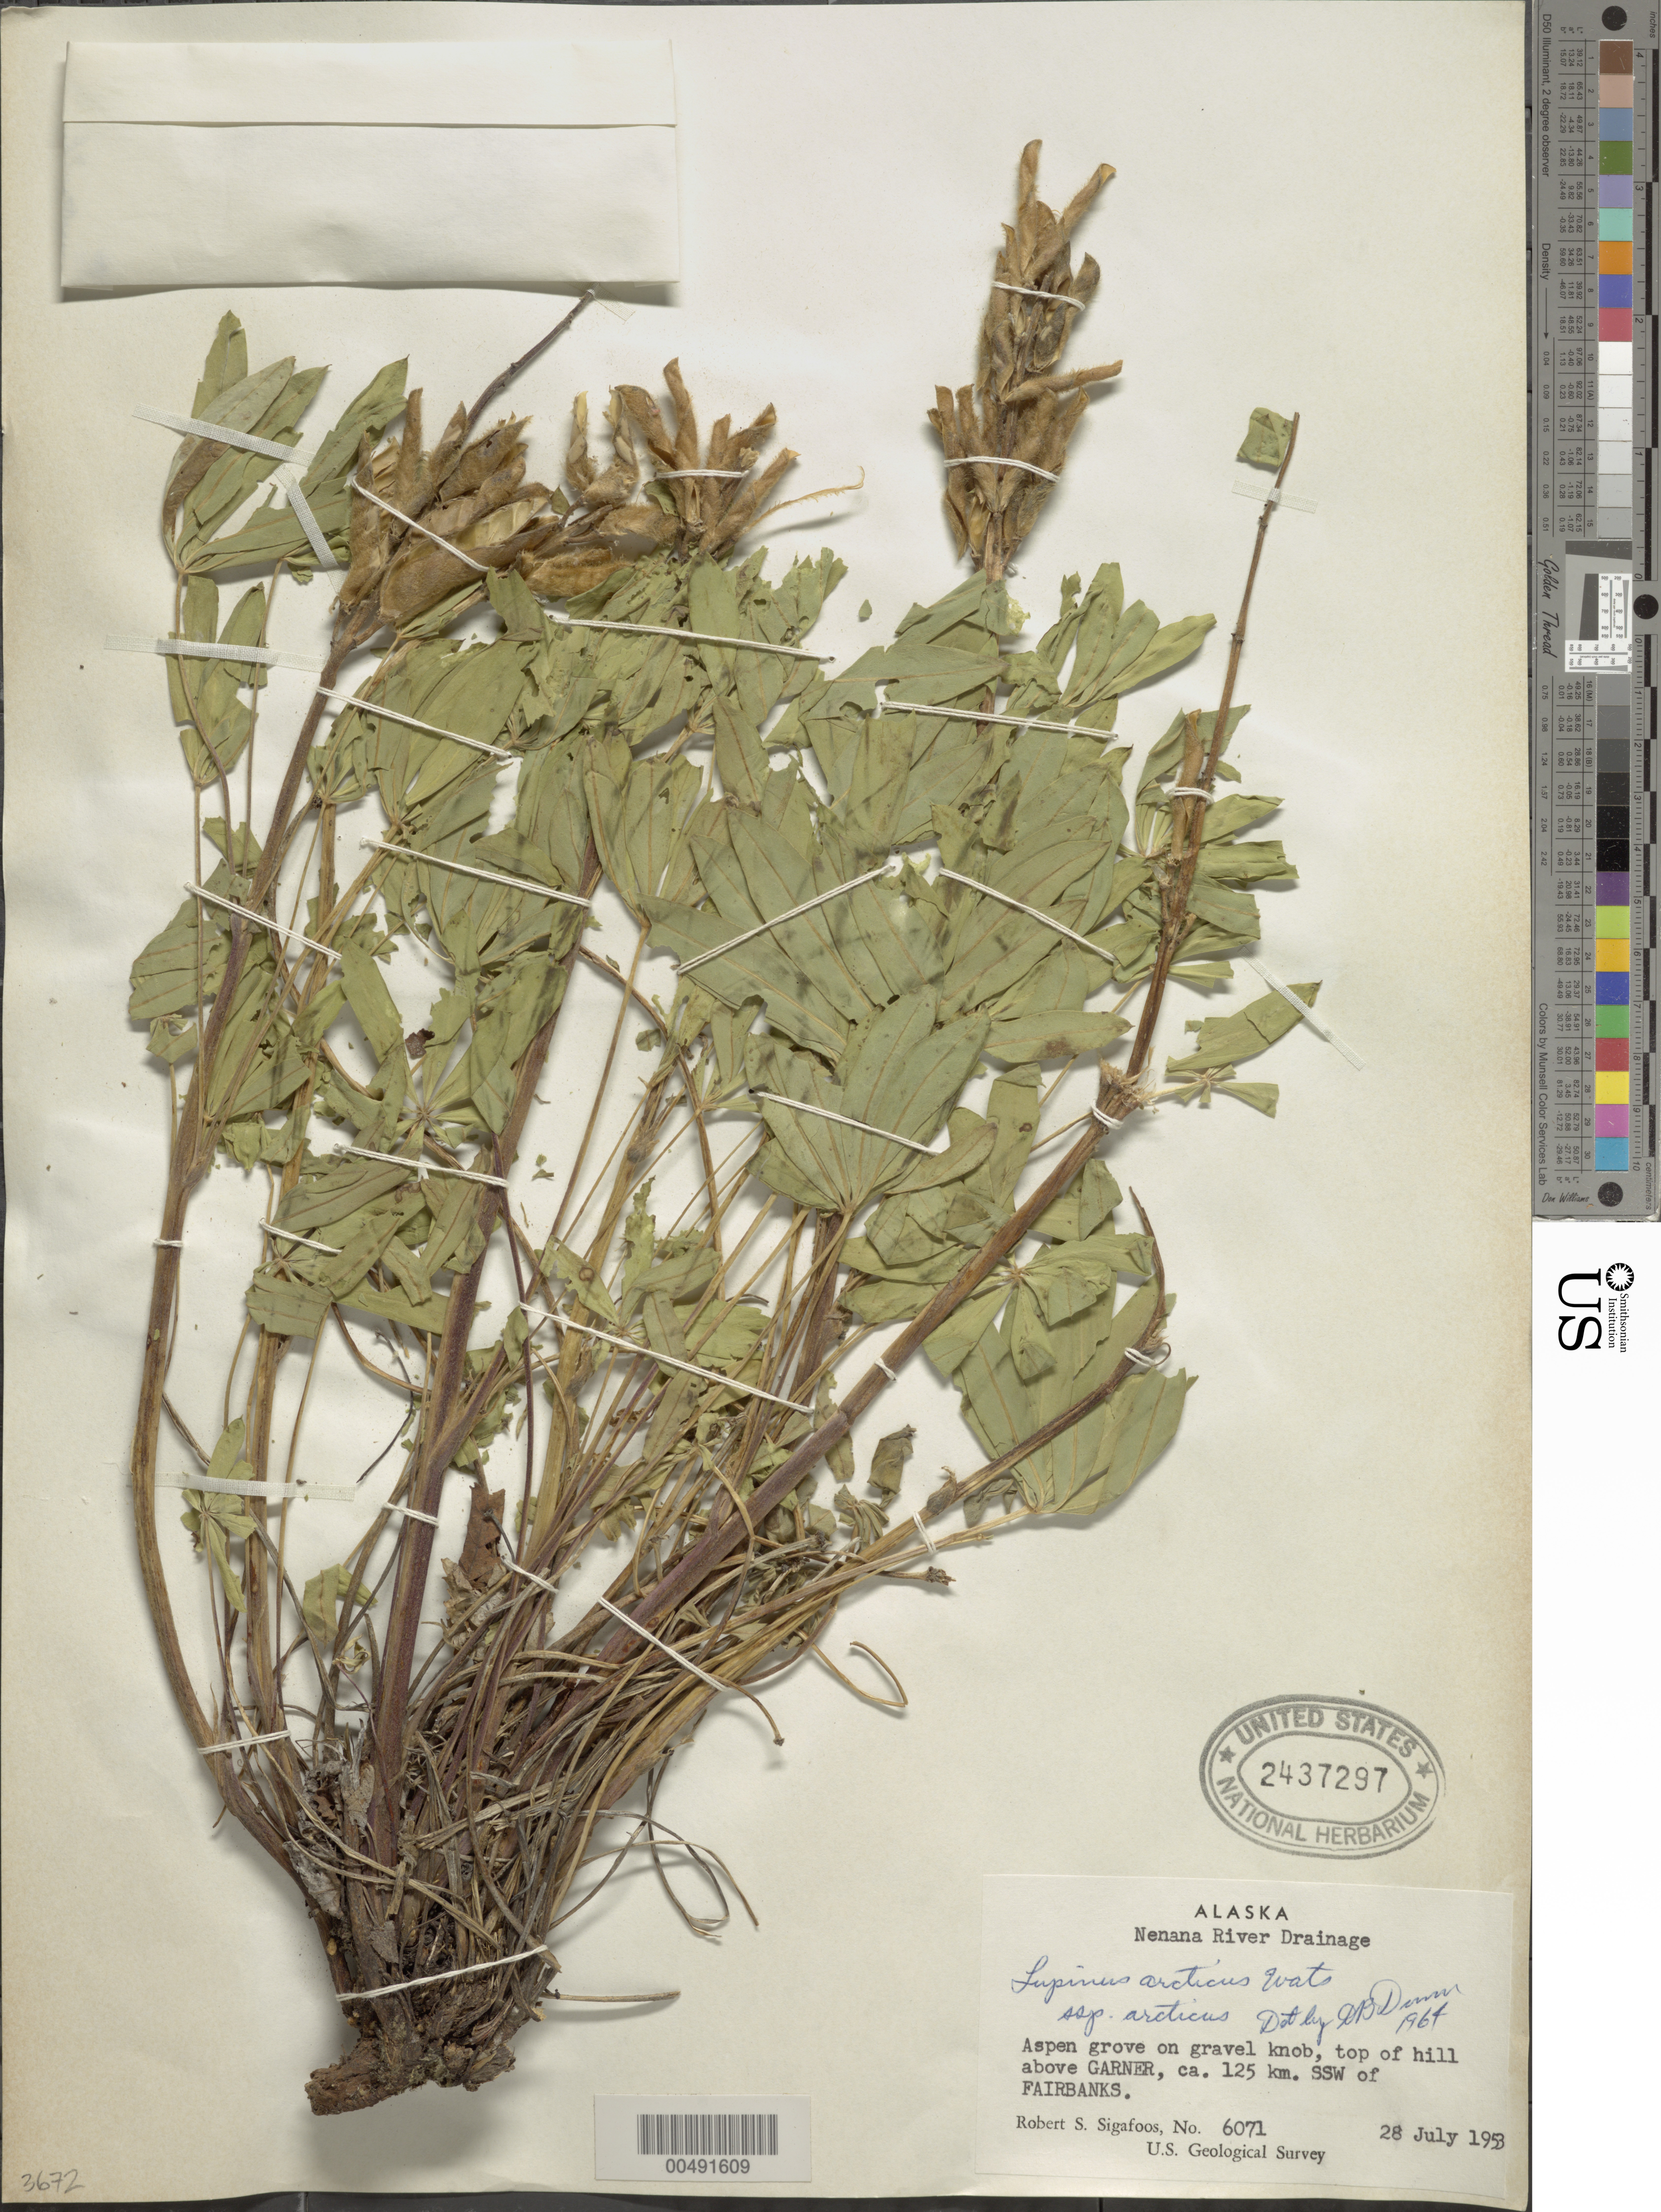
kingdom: Plantae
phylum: Tracheophyta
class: Magnoliopsida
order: Fabales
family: Fabaceae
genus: Lupinus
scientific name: Lupinus arcticus subsp. arcticus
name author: S. Watson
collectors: R. Sigafoos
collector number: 6071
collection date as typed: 28 Jul 1953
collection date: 1953-07-28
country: United States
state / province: Alaska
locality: Garner, ca. 125 km. SSW of Fairbanks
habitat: Aspen grove on gravel knob, top of hill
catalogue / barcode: US 2437297